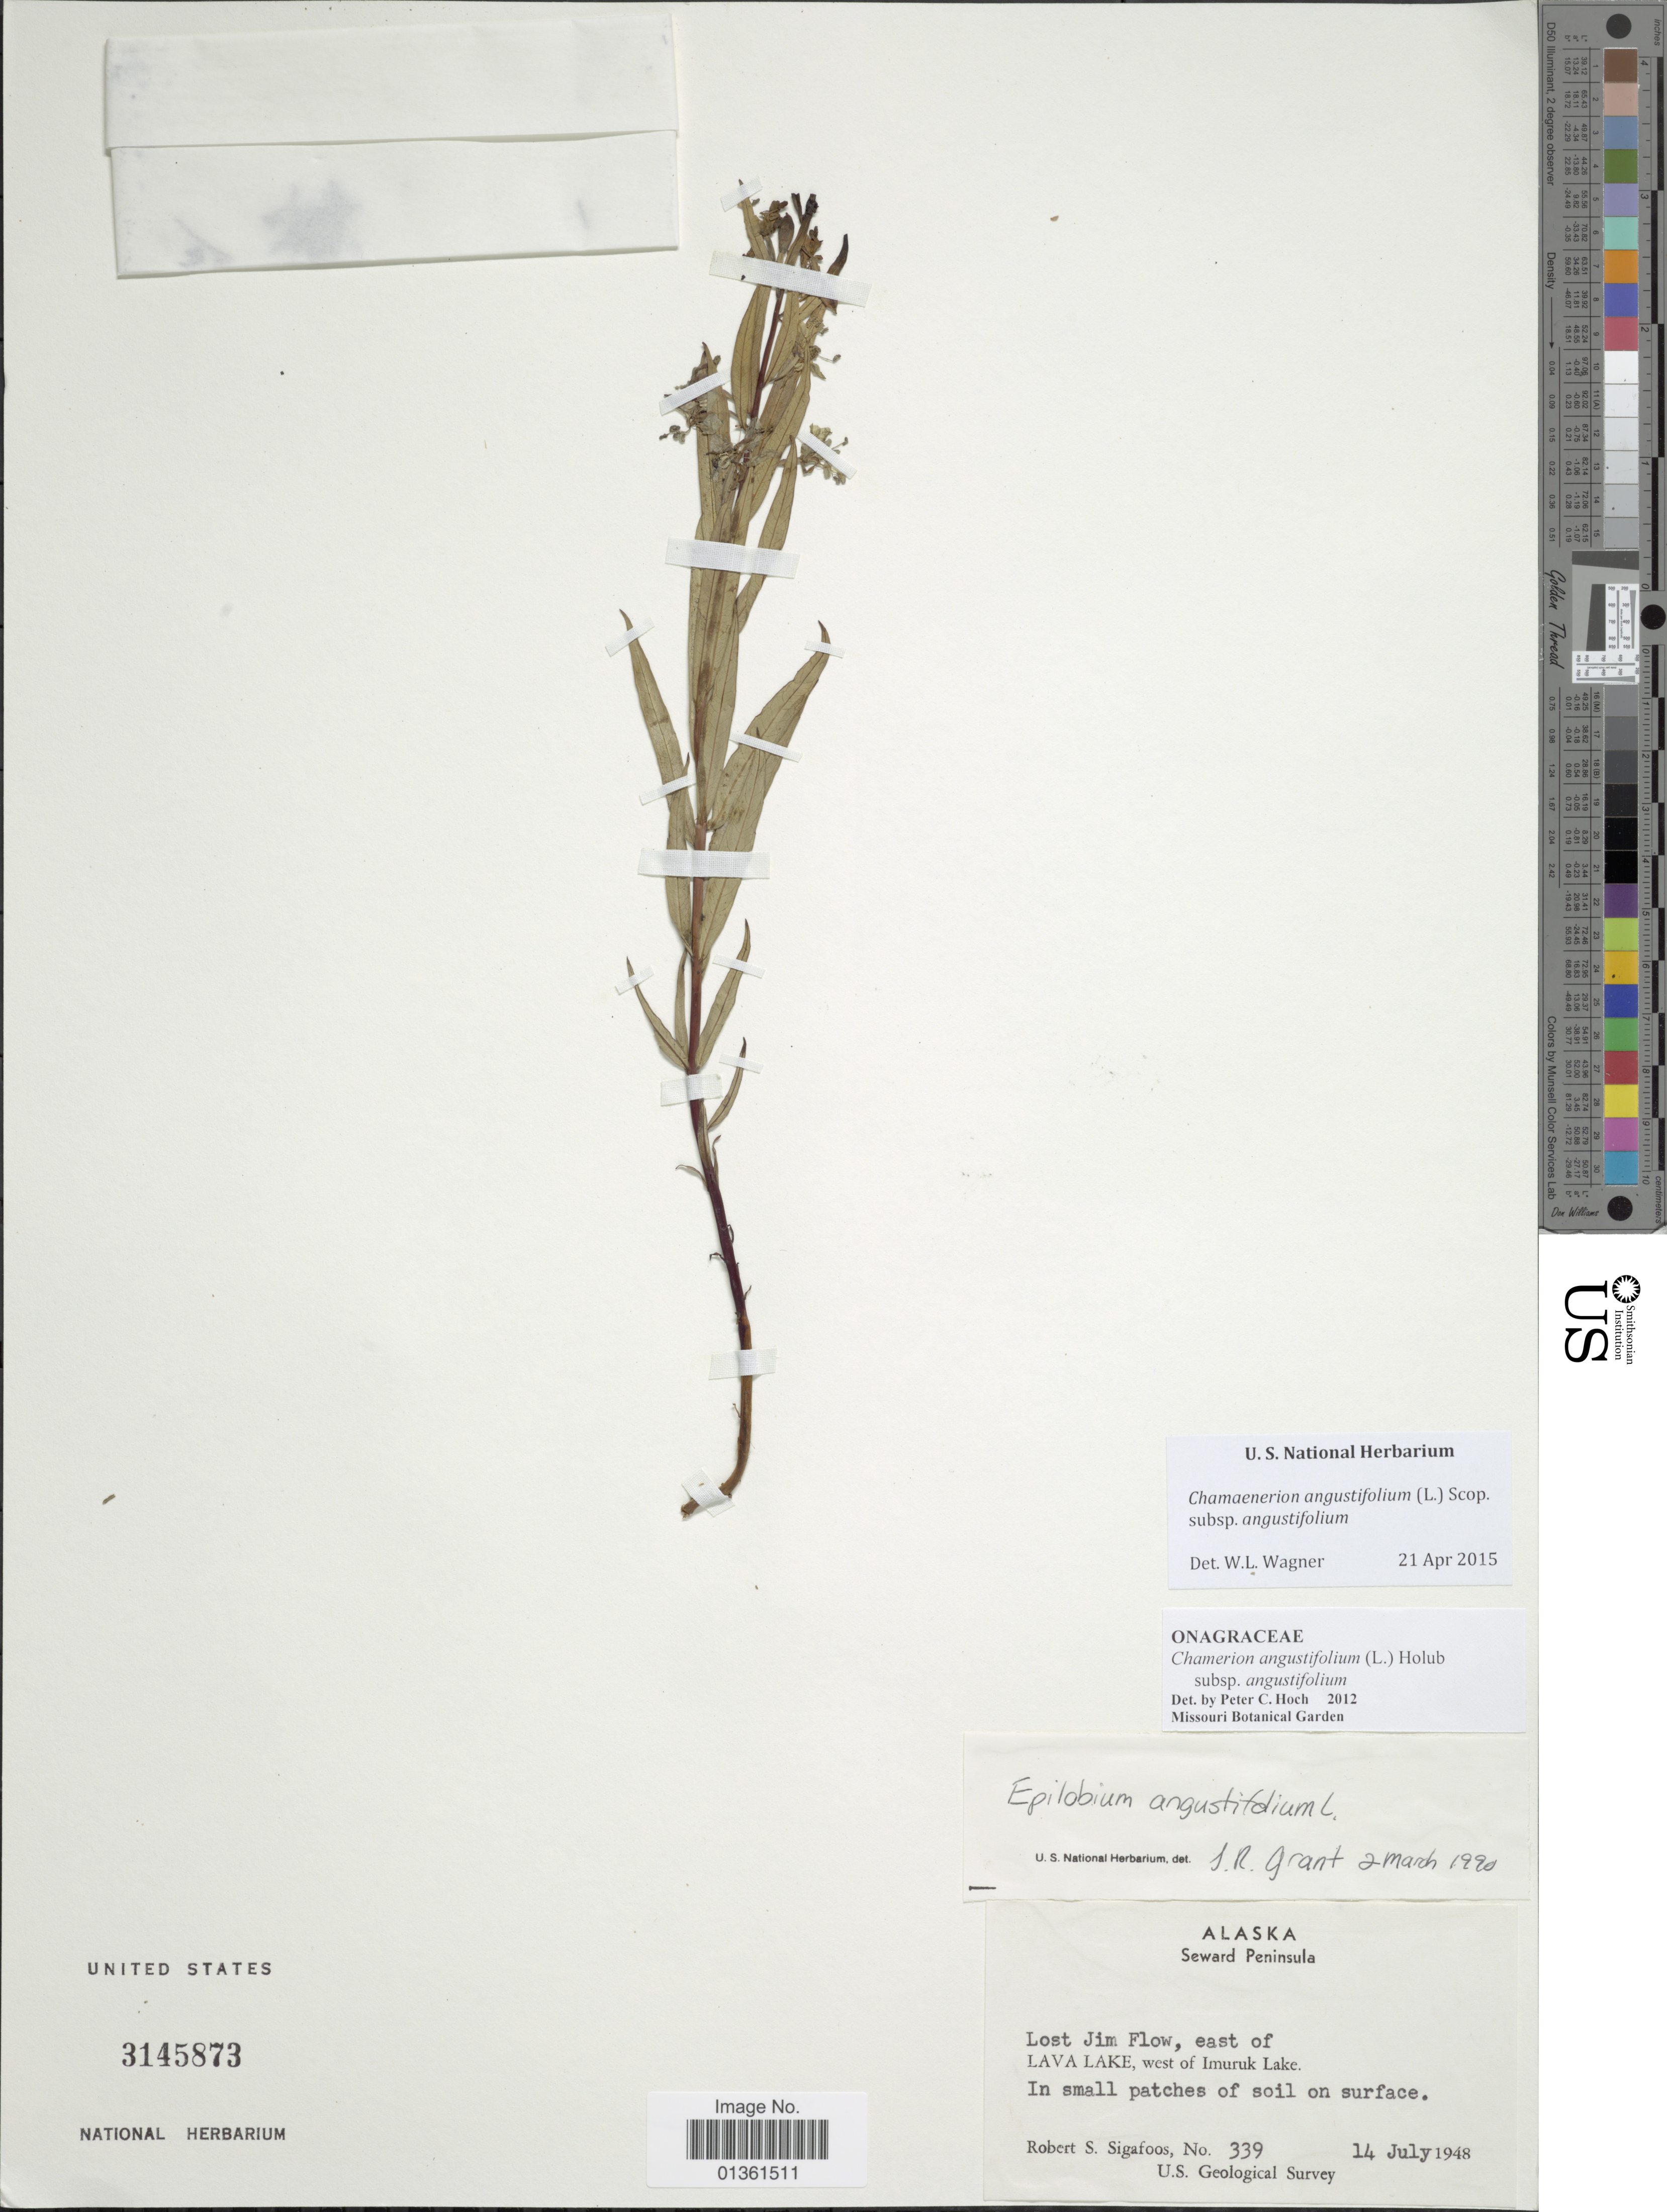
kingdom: Plantae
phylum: Tracheophyta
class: Magnoliopsida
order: Myrtales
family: Onagraceae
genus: Chamaenerion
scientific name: Chamaenerion angustifolium subsp. angustifolium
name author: (L.) Scop.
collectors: R. Sigafoos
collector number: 339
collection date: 1948-07-14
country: United States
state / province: Alaska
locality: Seward Peninsula. Lost Jim Flow, east of Lava Lake, west of Imuruk Lake.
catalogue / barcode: US 3145873